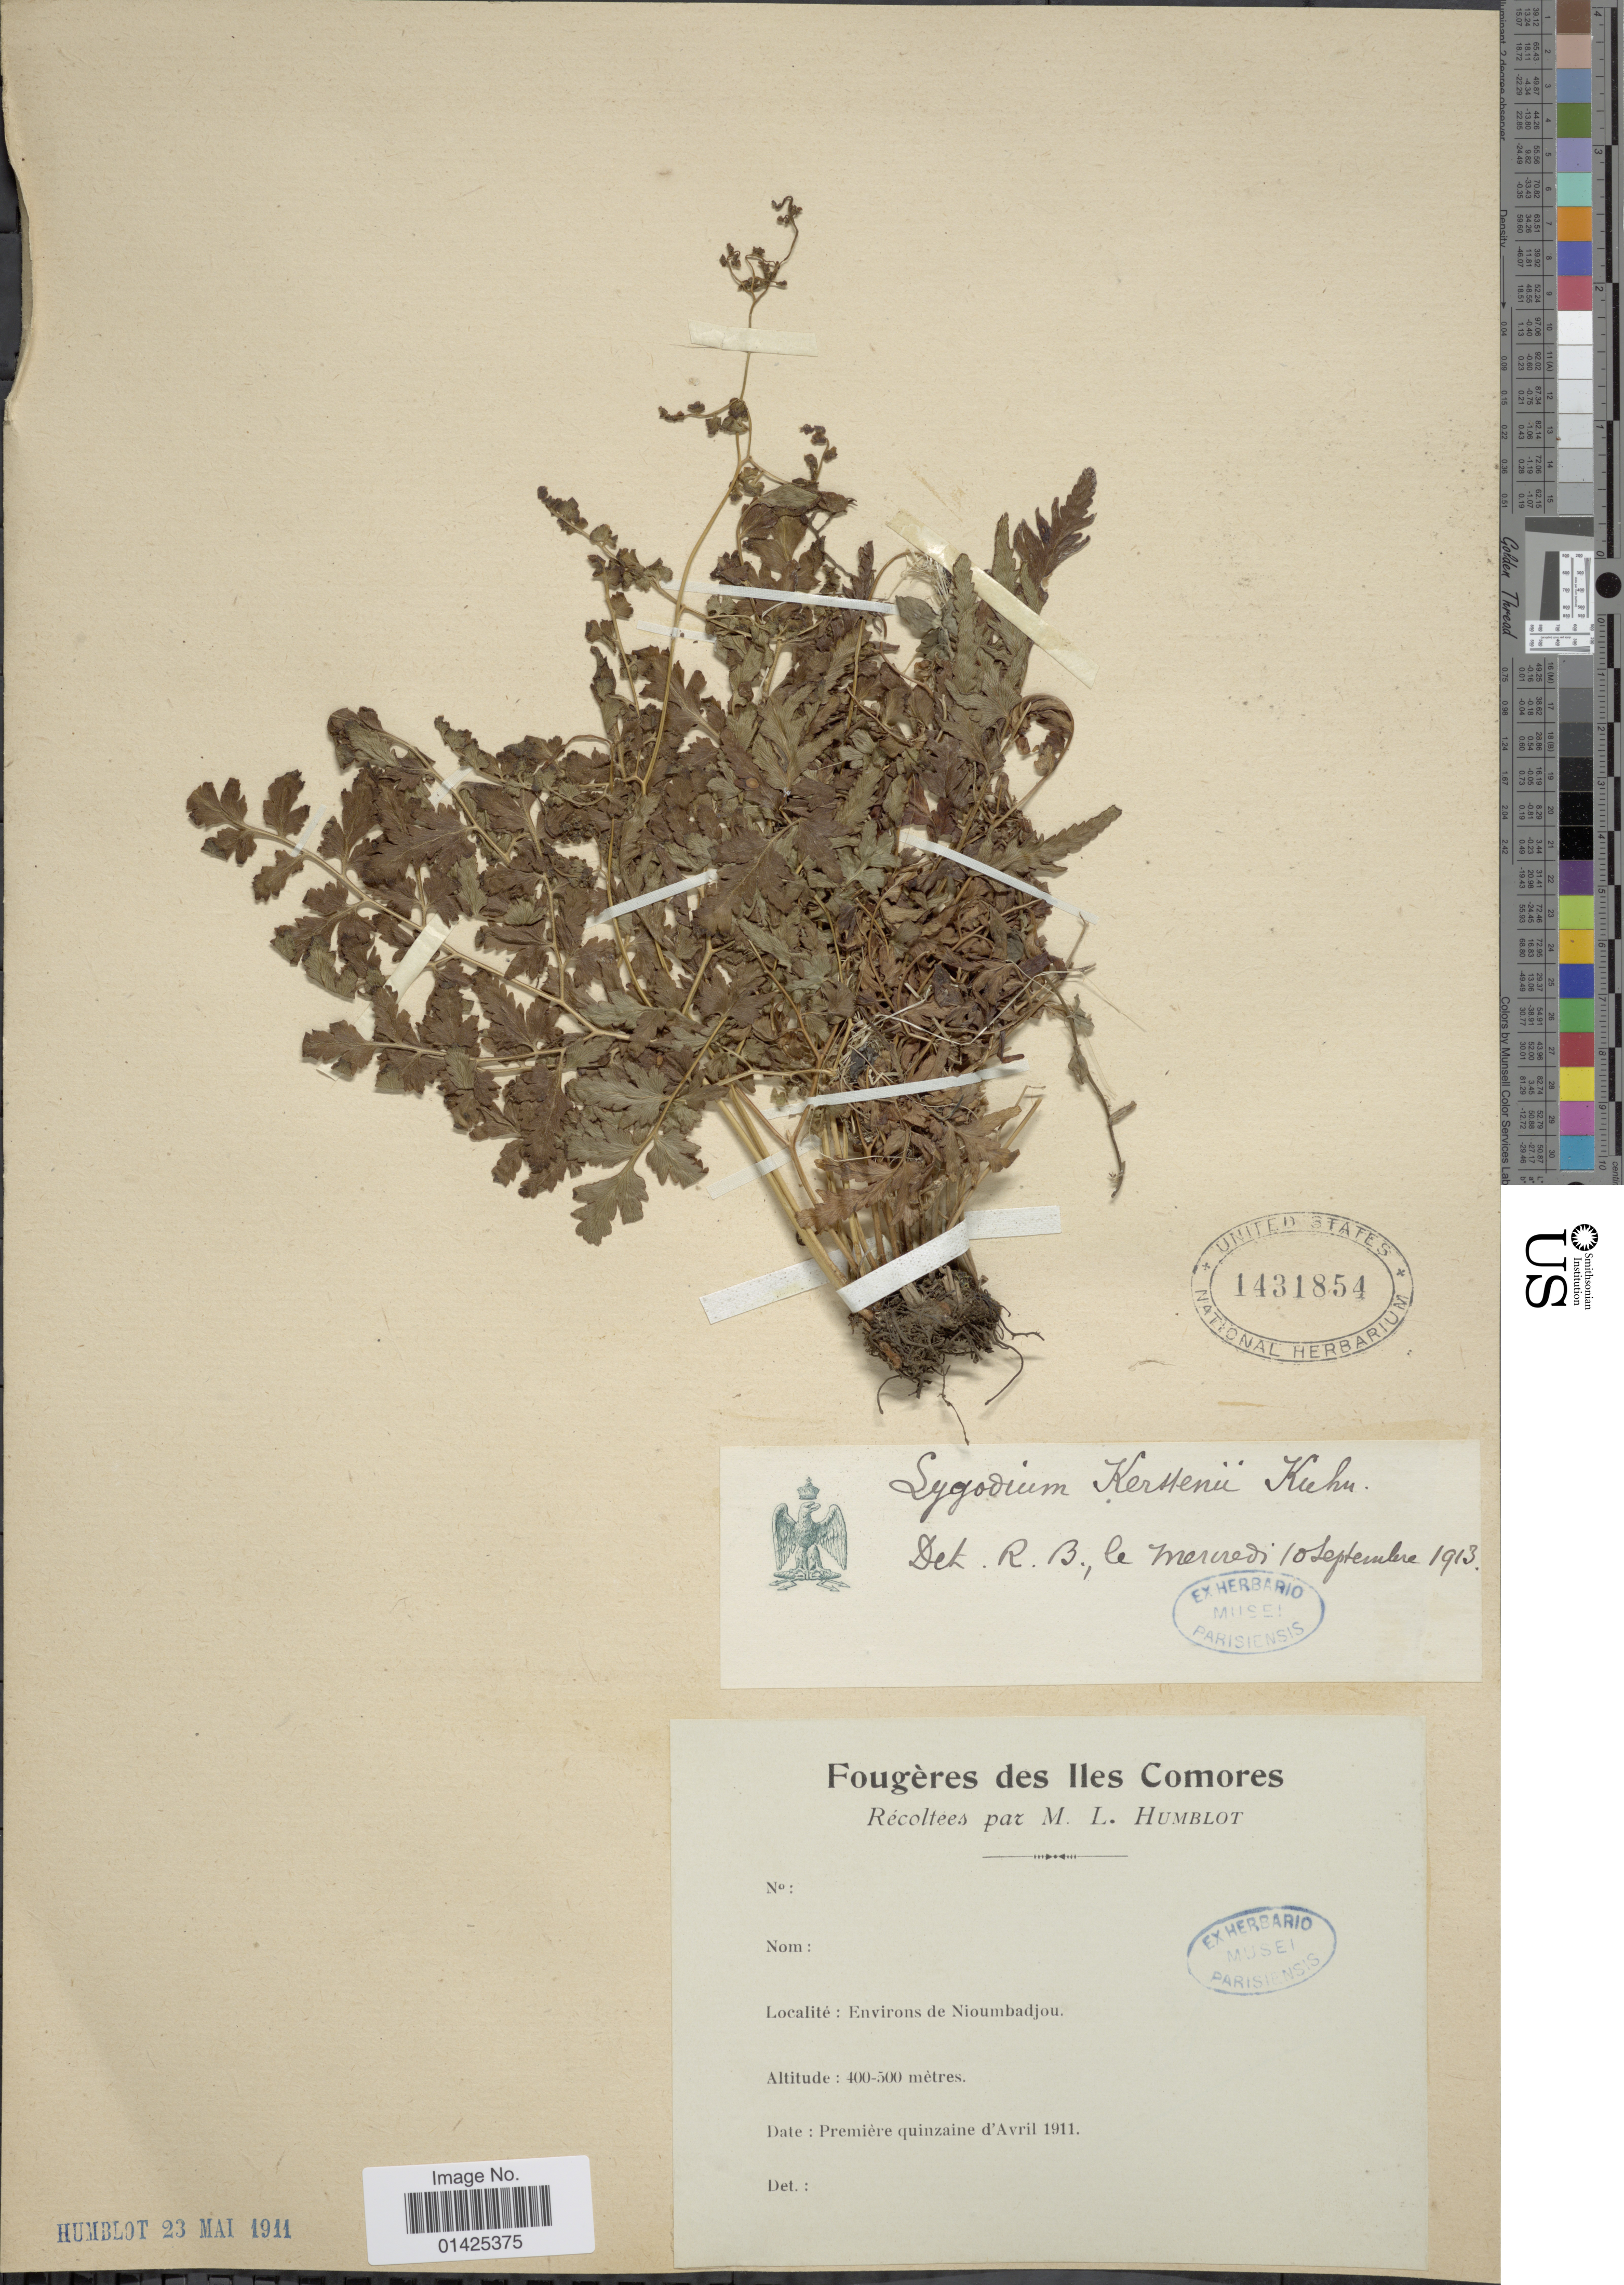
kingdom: Plantae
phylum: Tracheophyta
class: Polypodiopsida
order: Schizaeales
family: Lygodiaceae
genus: Lygodium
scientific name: Lygodium kerstenii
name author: Kuhn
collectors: L. Humblot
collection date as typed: Premiere quinzaine d'Avril 1911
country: Comoros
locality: Environs de Nioumbadjou.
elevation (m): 400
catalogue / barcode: US 1431854